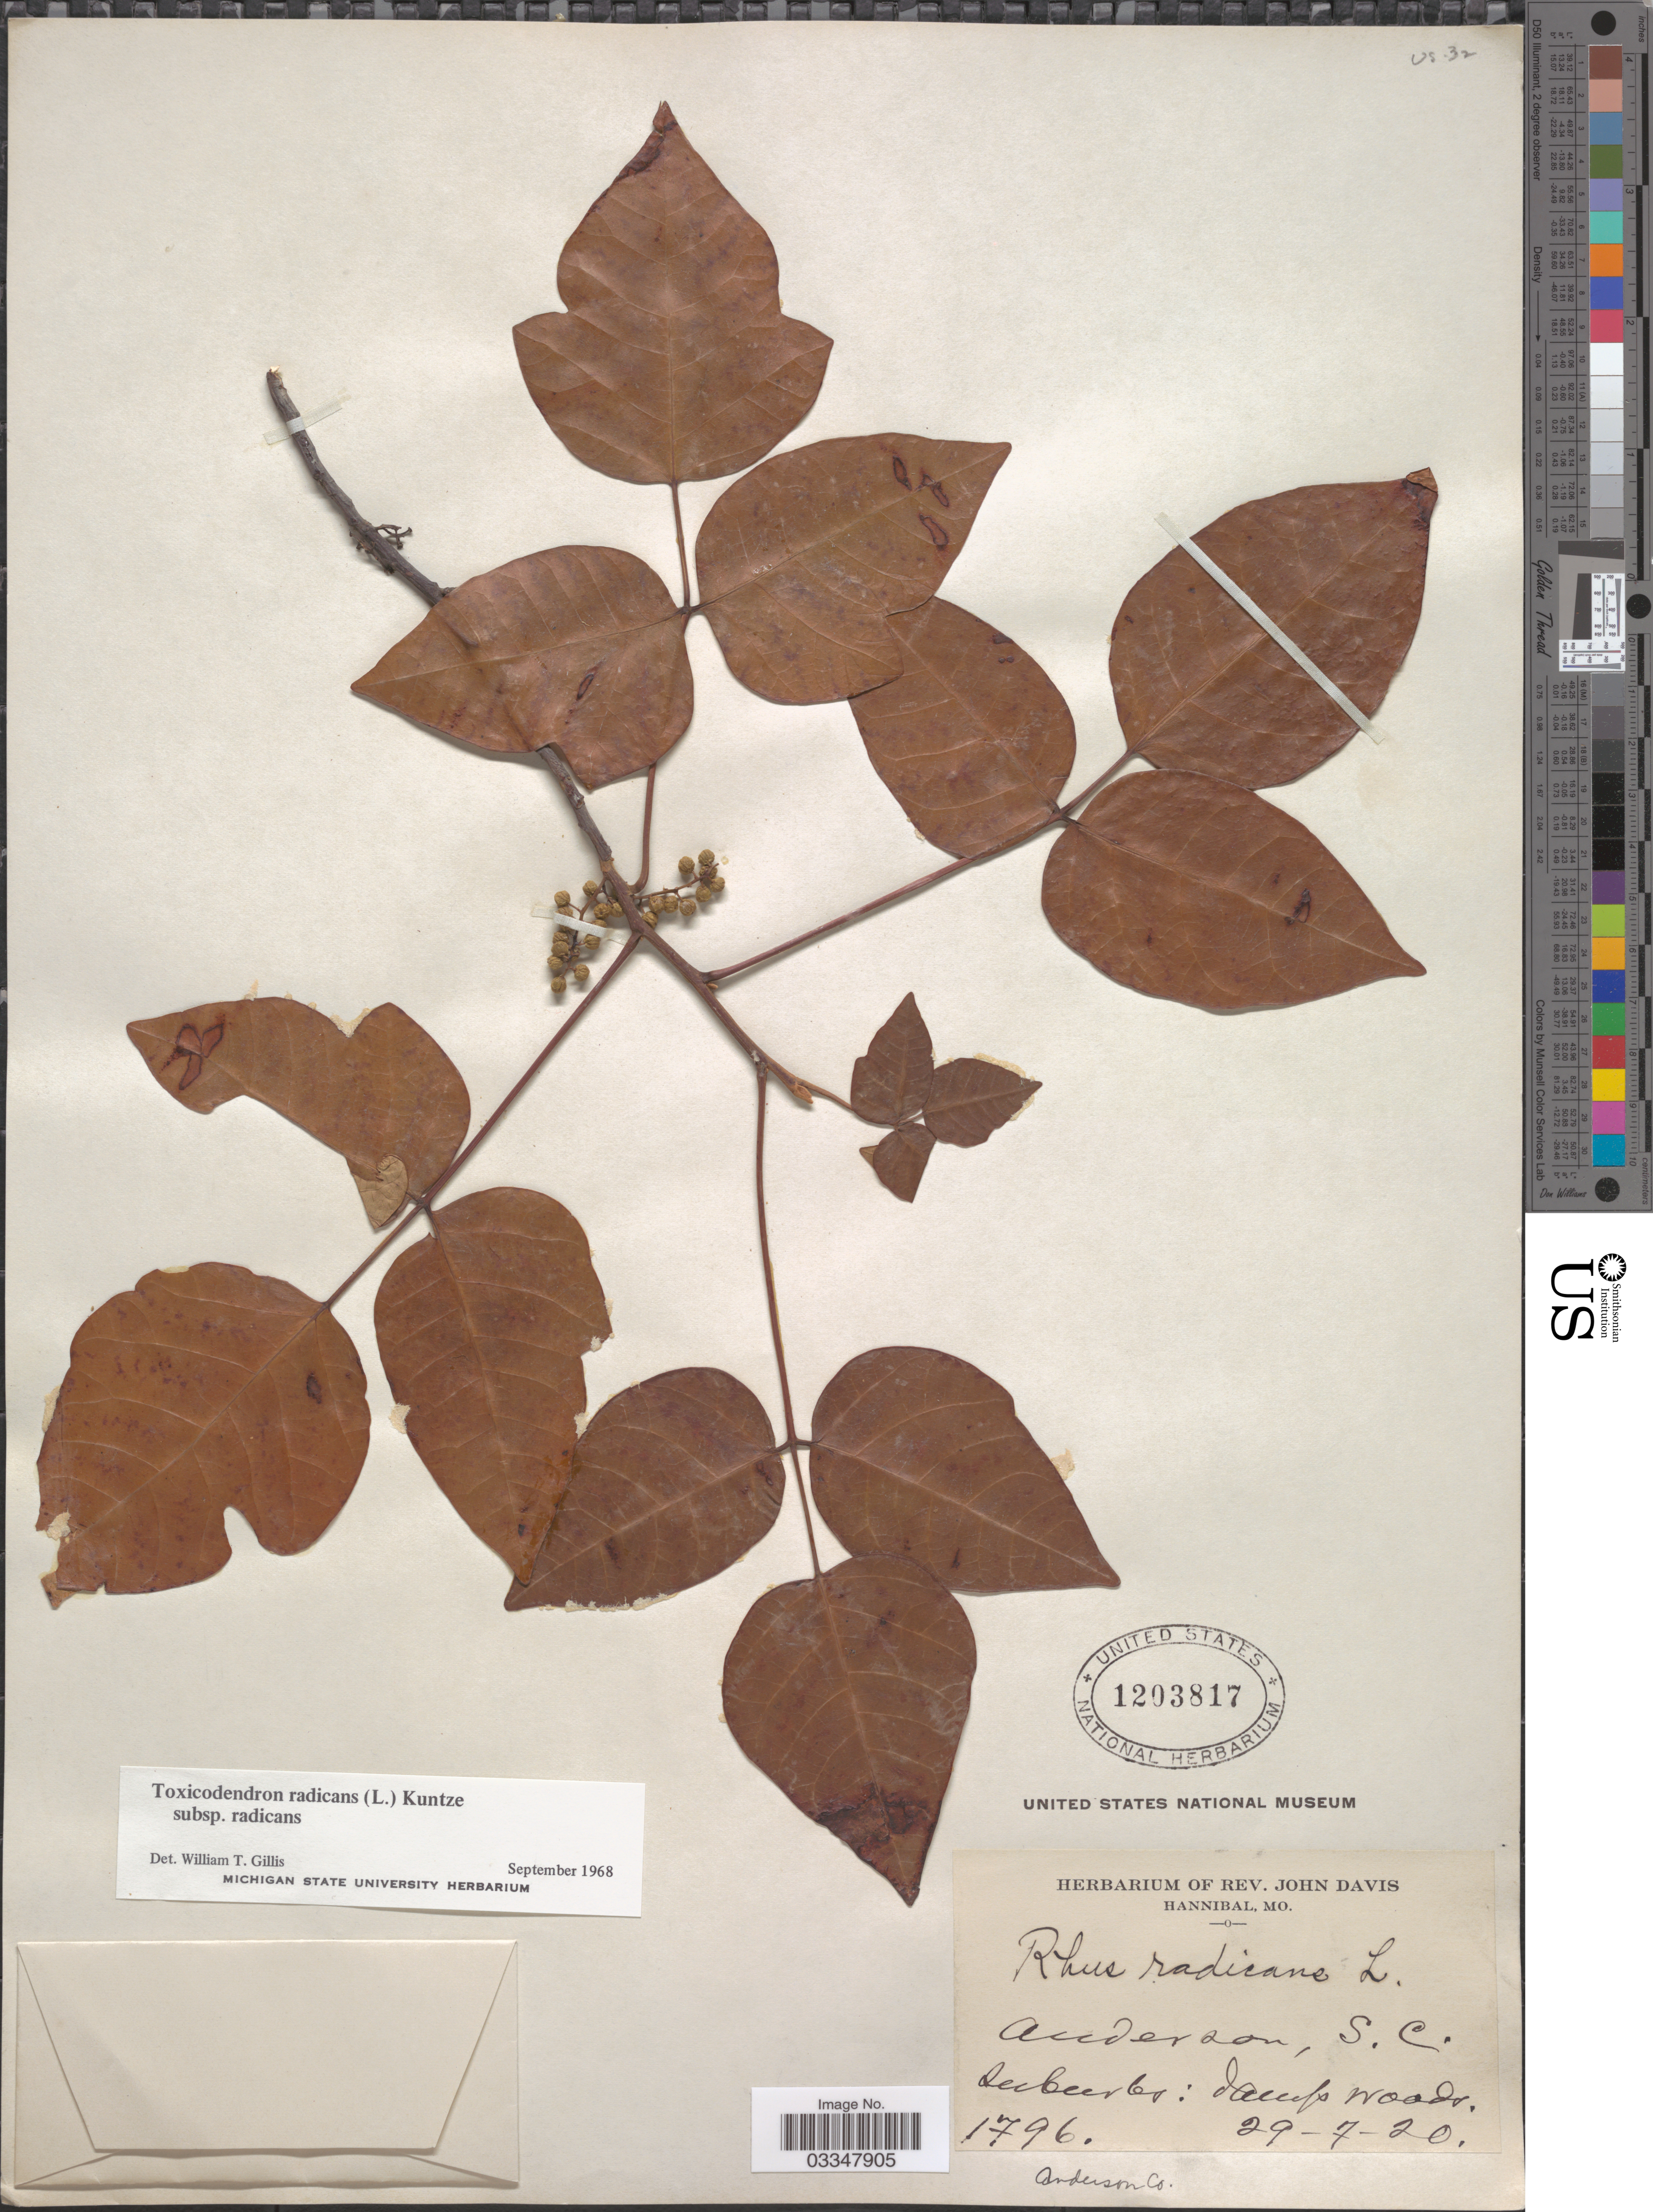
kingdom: Plantae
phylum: Tracheophyta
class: Magnoliopsida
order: Sapindales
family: Anacardiaceae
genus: Toxicodendron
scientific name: Toxicodendron radicans subsp. radicans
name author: (L.) Kuntze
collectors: ex herb. Rev. John Davis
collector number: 1796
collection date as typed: Transcribed d/m/y: 29/7/20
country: United States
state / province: South Carolina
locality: Anderson. Anderson Co.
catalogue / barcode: US 1203817